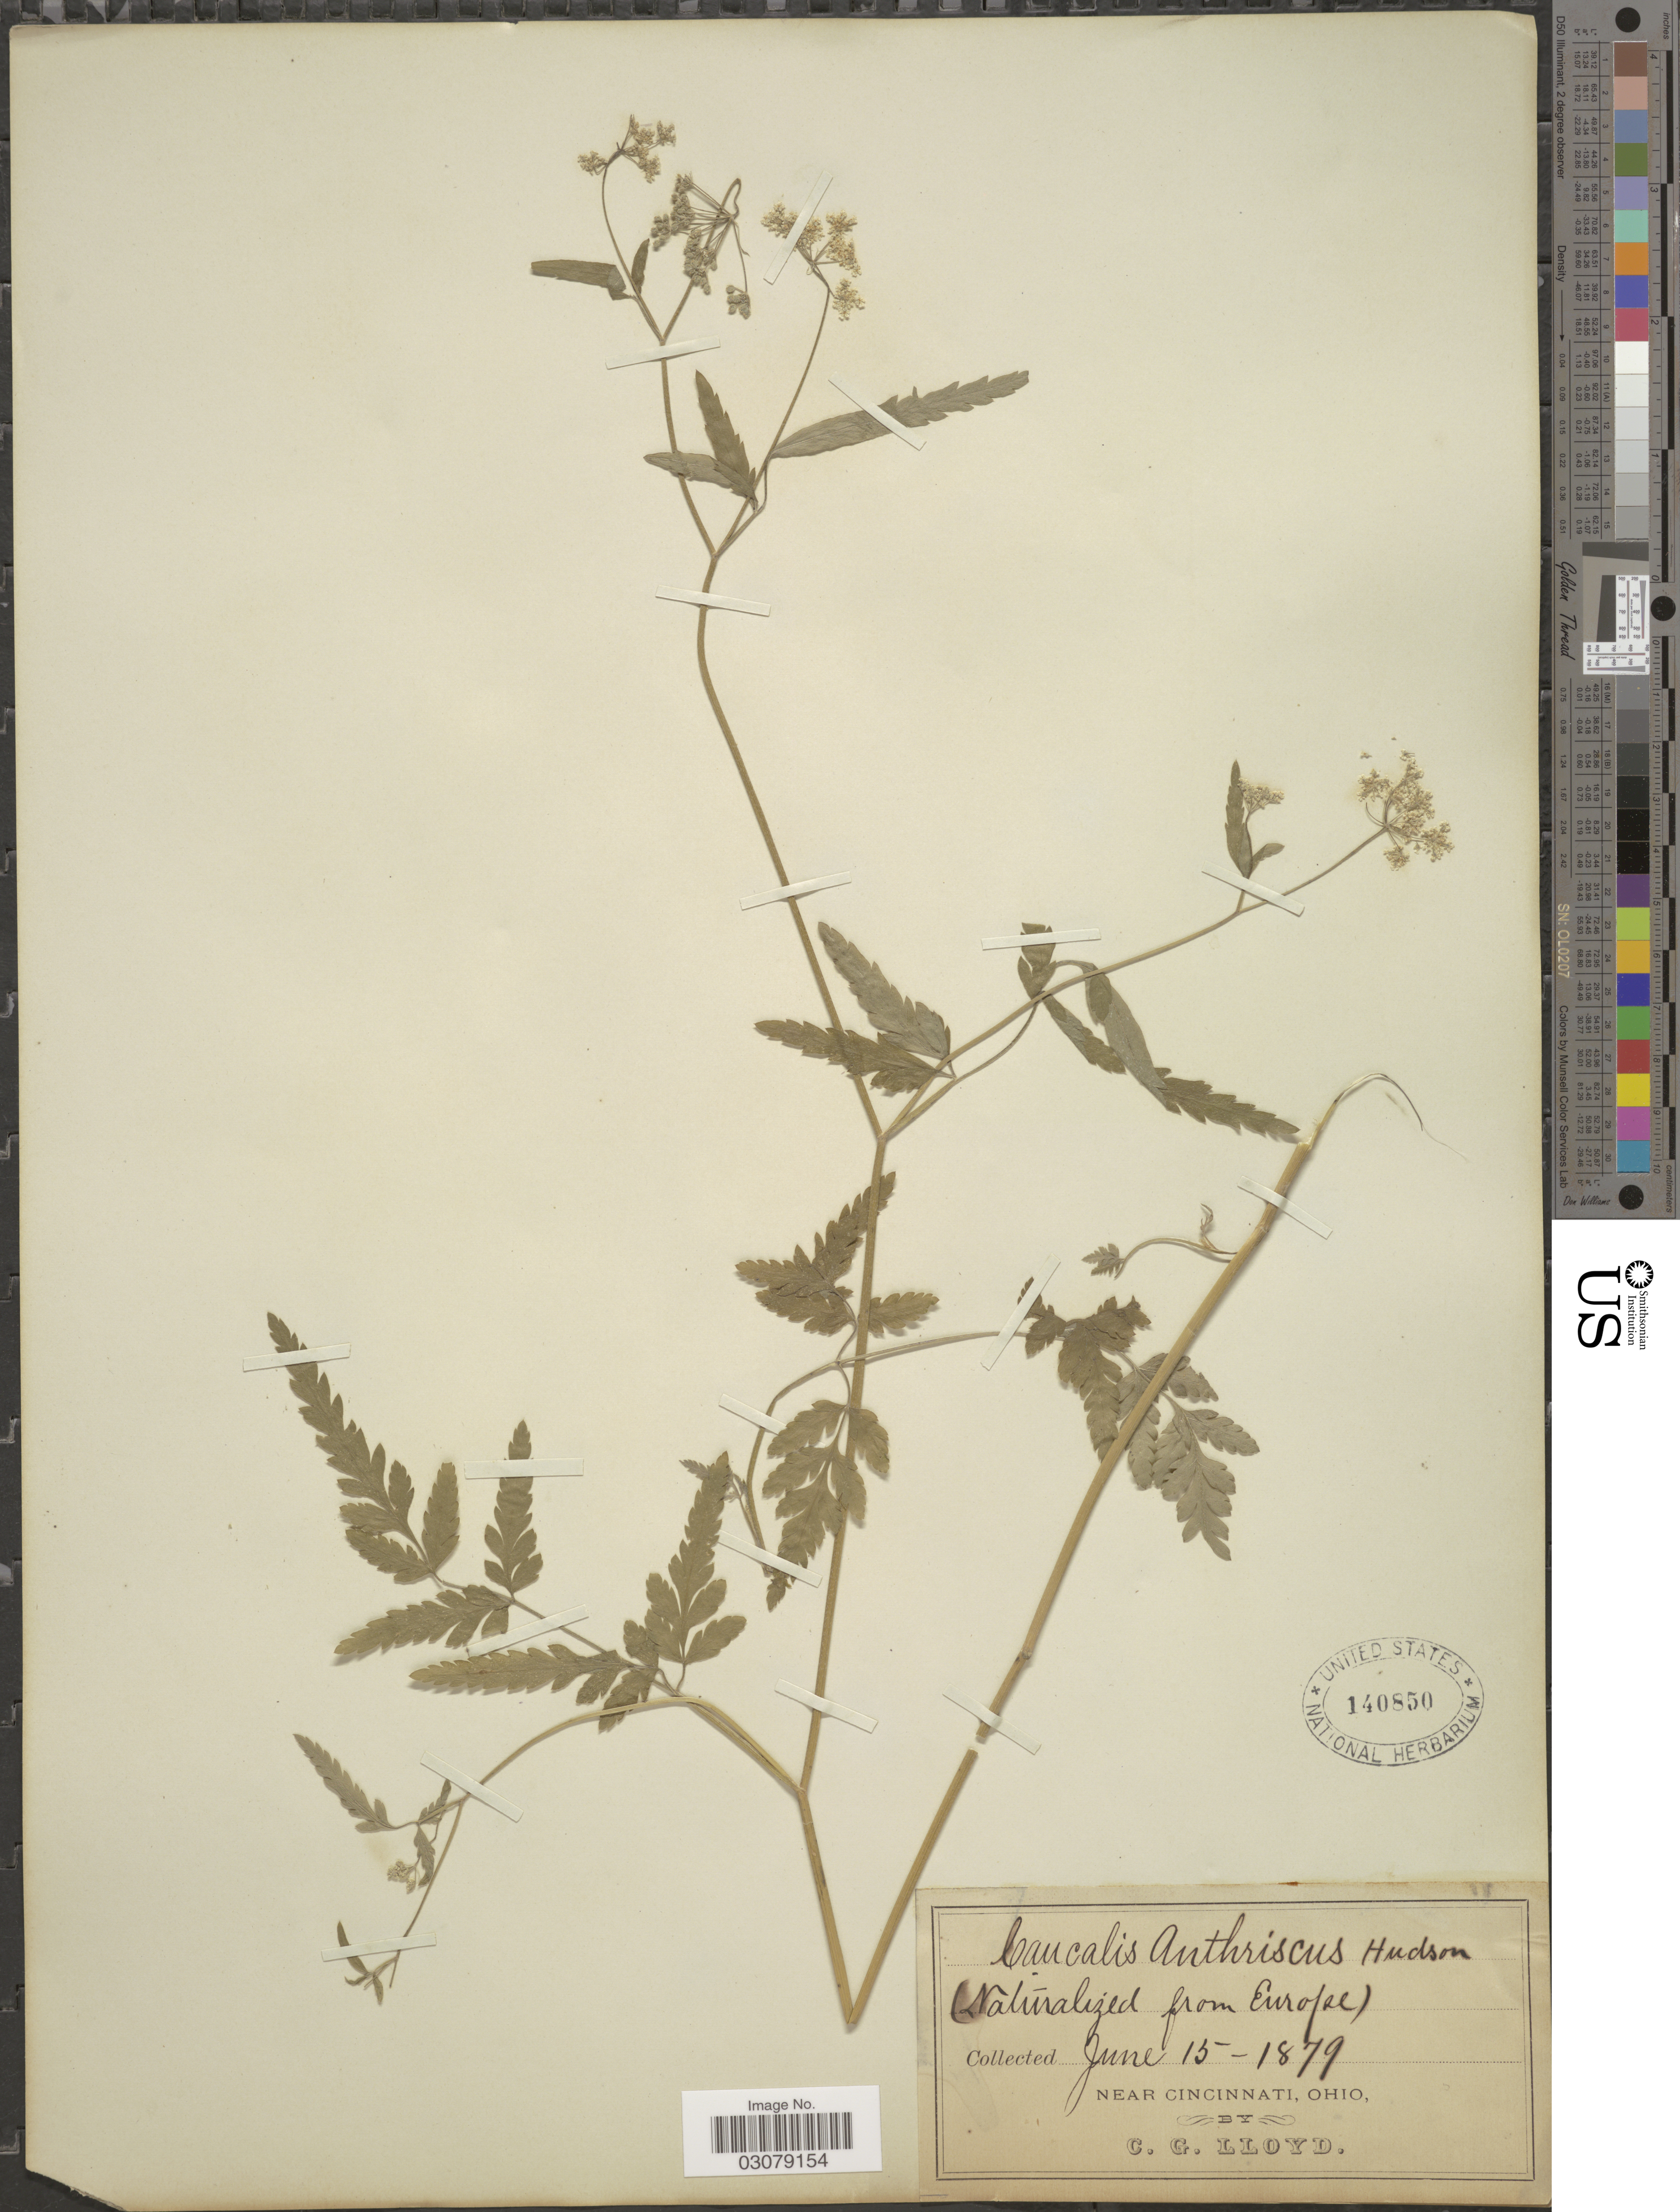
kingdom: Plantae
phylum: Tracheophyta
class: Magnoliopsida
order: Apiales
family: Apiaceae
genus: Torilis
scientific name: Torilis japonica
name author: (Houtt.) DC.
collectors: C. G. Lloyd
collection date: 1879-06-15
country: United States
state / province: Ohio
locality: Near Cincinnati.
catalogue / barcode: US 140850